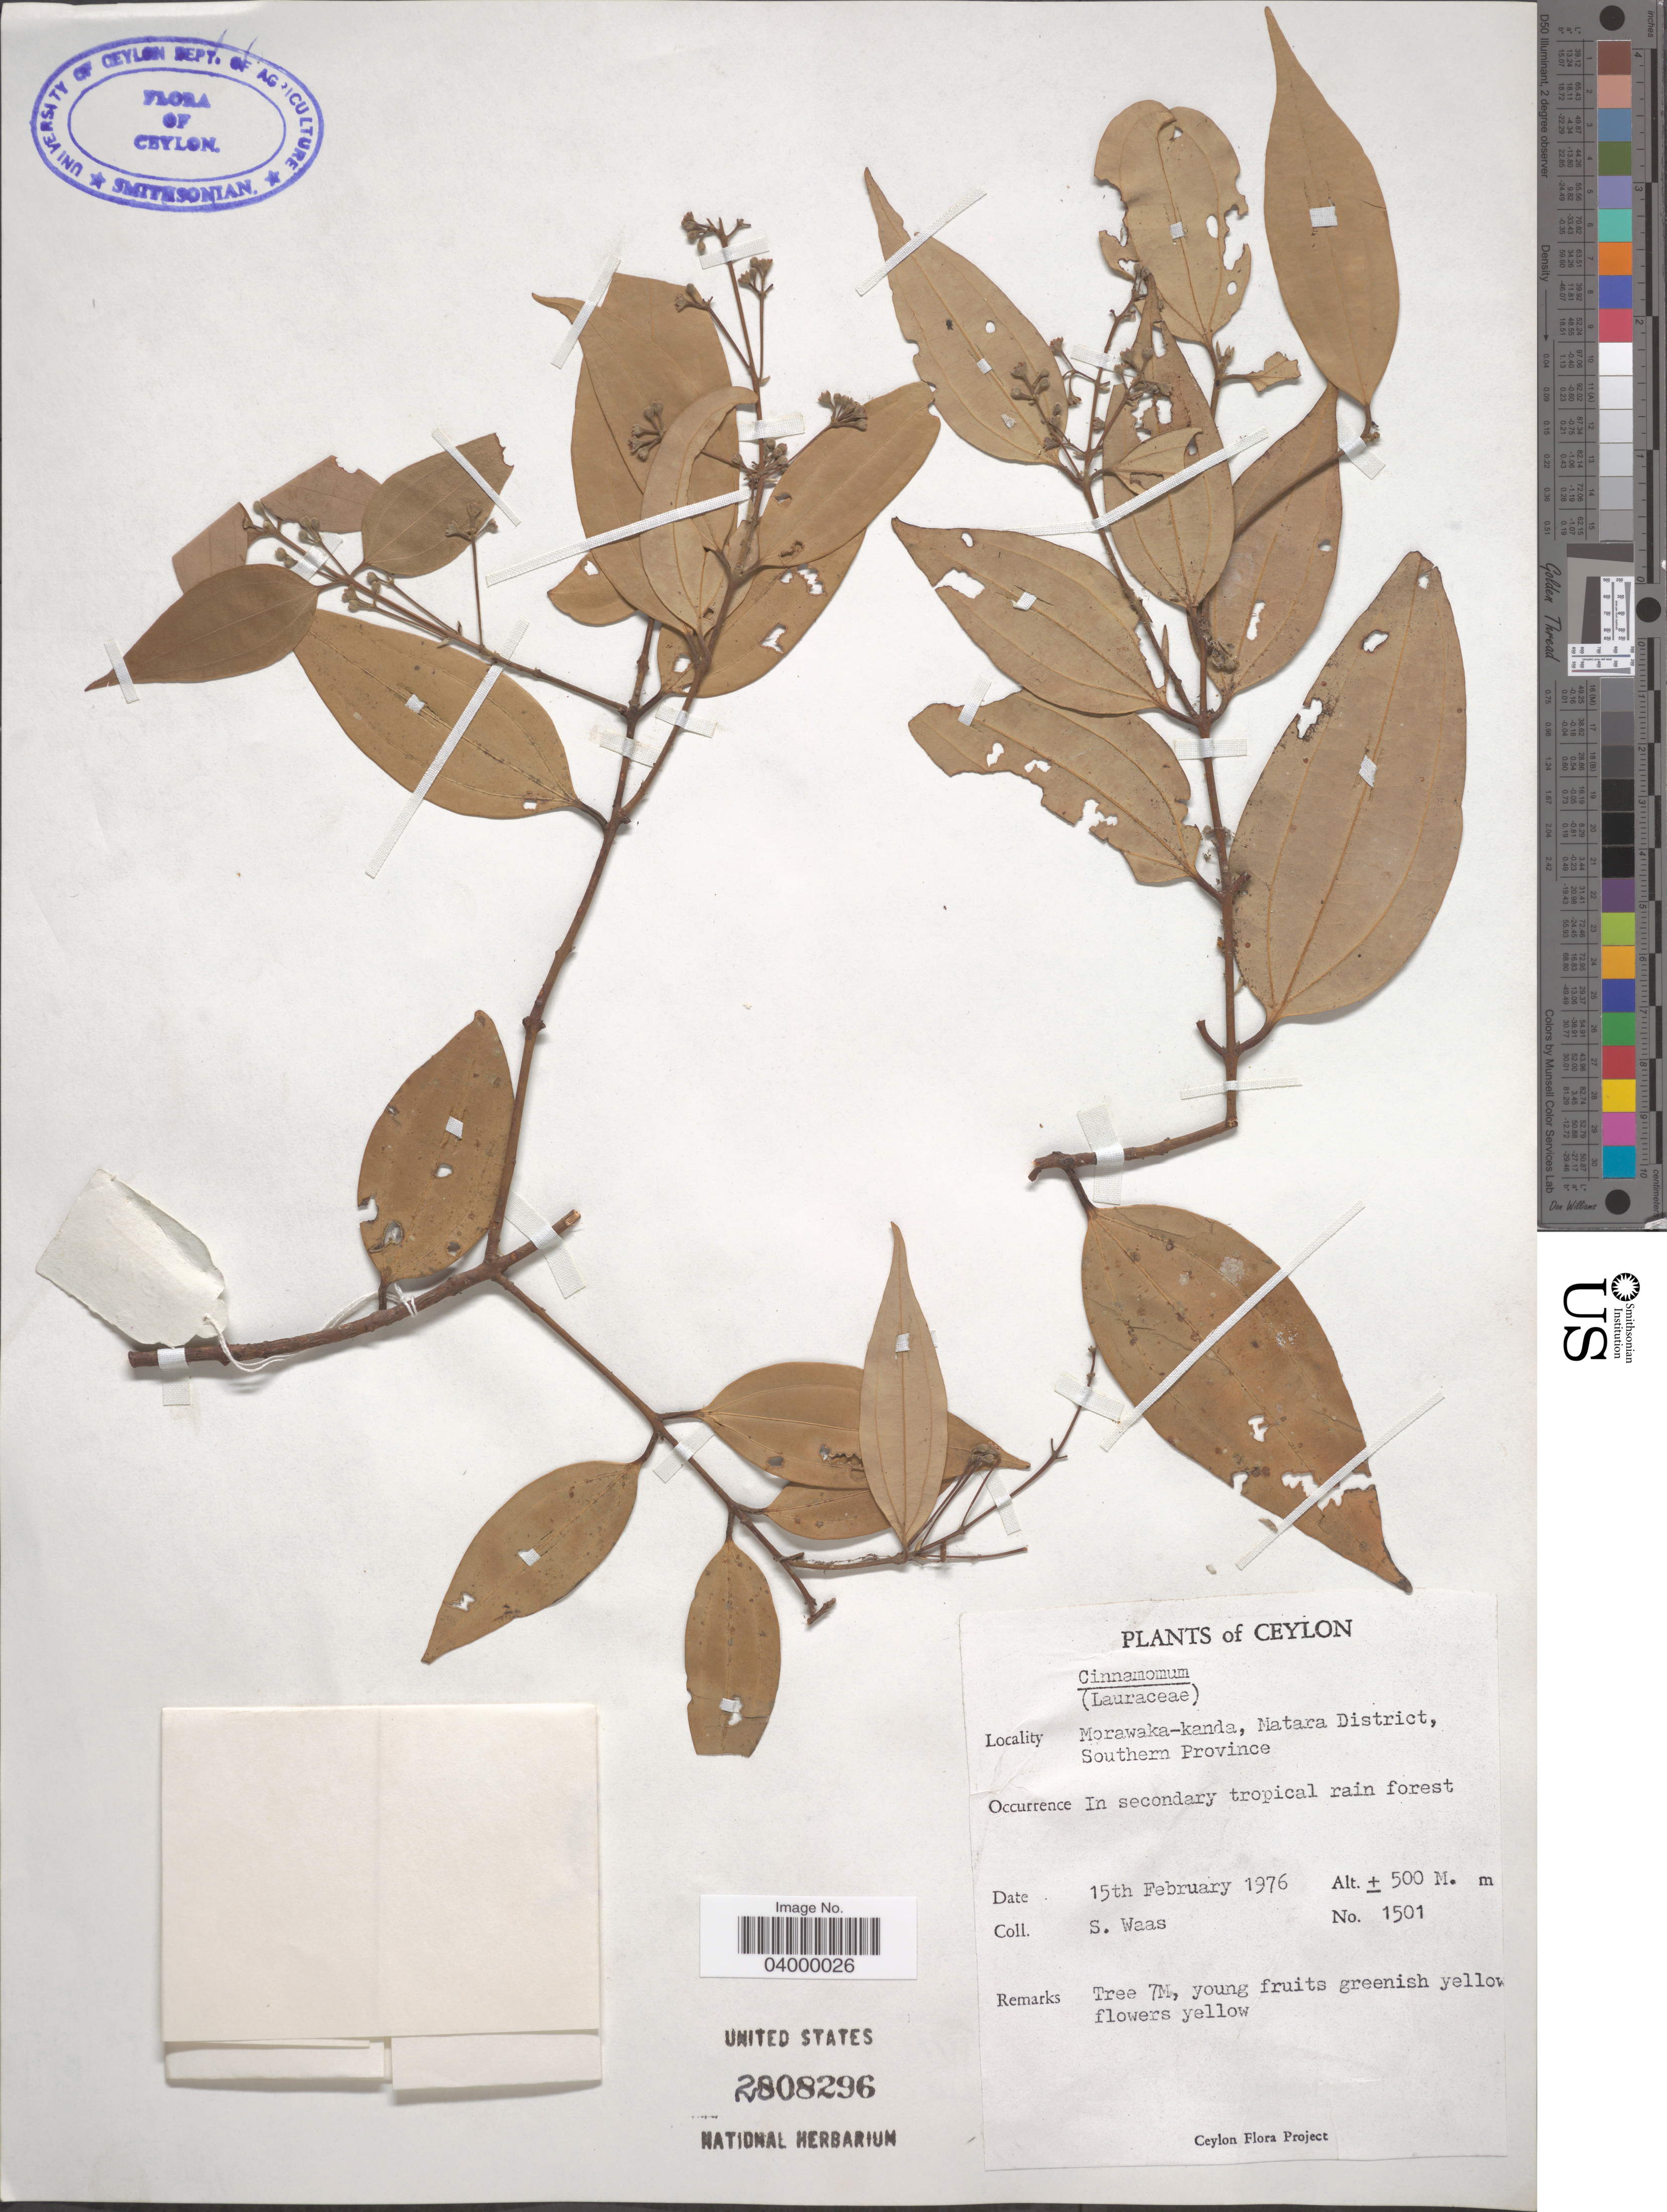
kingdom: Plantae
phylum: Tracheophyta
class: Magnoliopsida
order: Laurales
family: Lauraceae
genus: Cinnamomum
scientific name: Cinnamomum sp.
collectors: S. Waas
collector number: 1501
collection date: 1976-02-15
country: Sri Lanka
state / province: Southern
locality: Ceylon. Morawaka-kanda, Matara District.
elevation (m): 500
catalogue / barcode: US 2808296